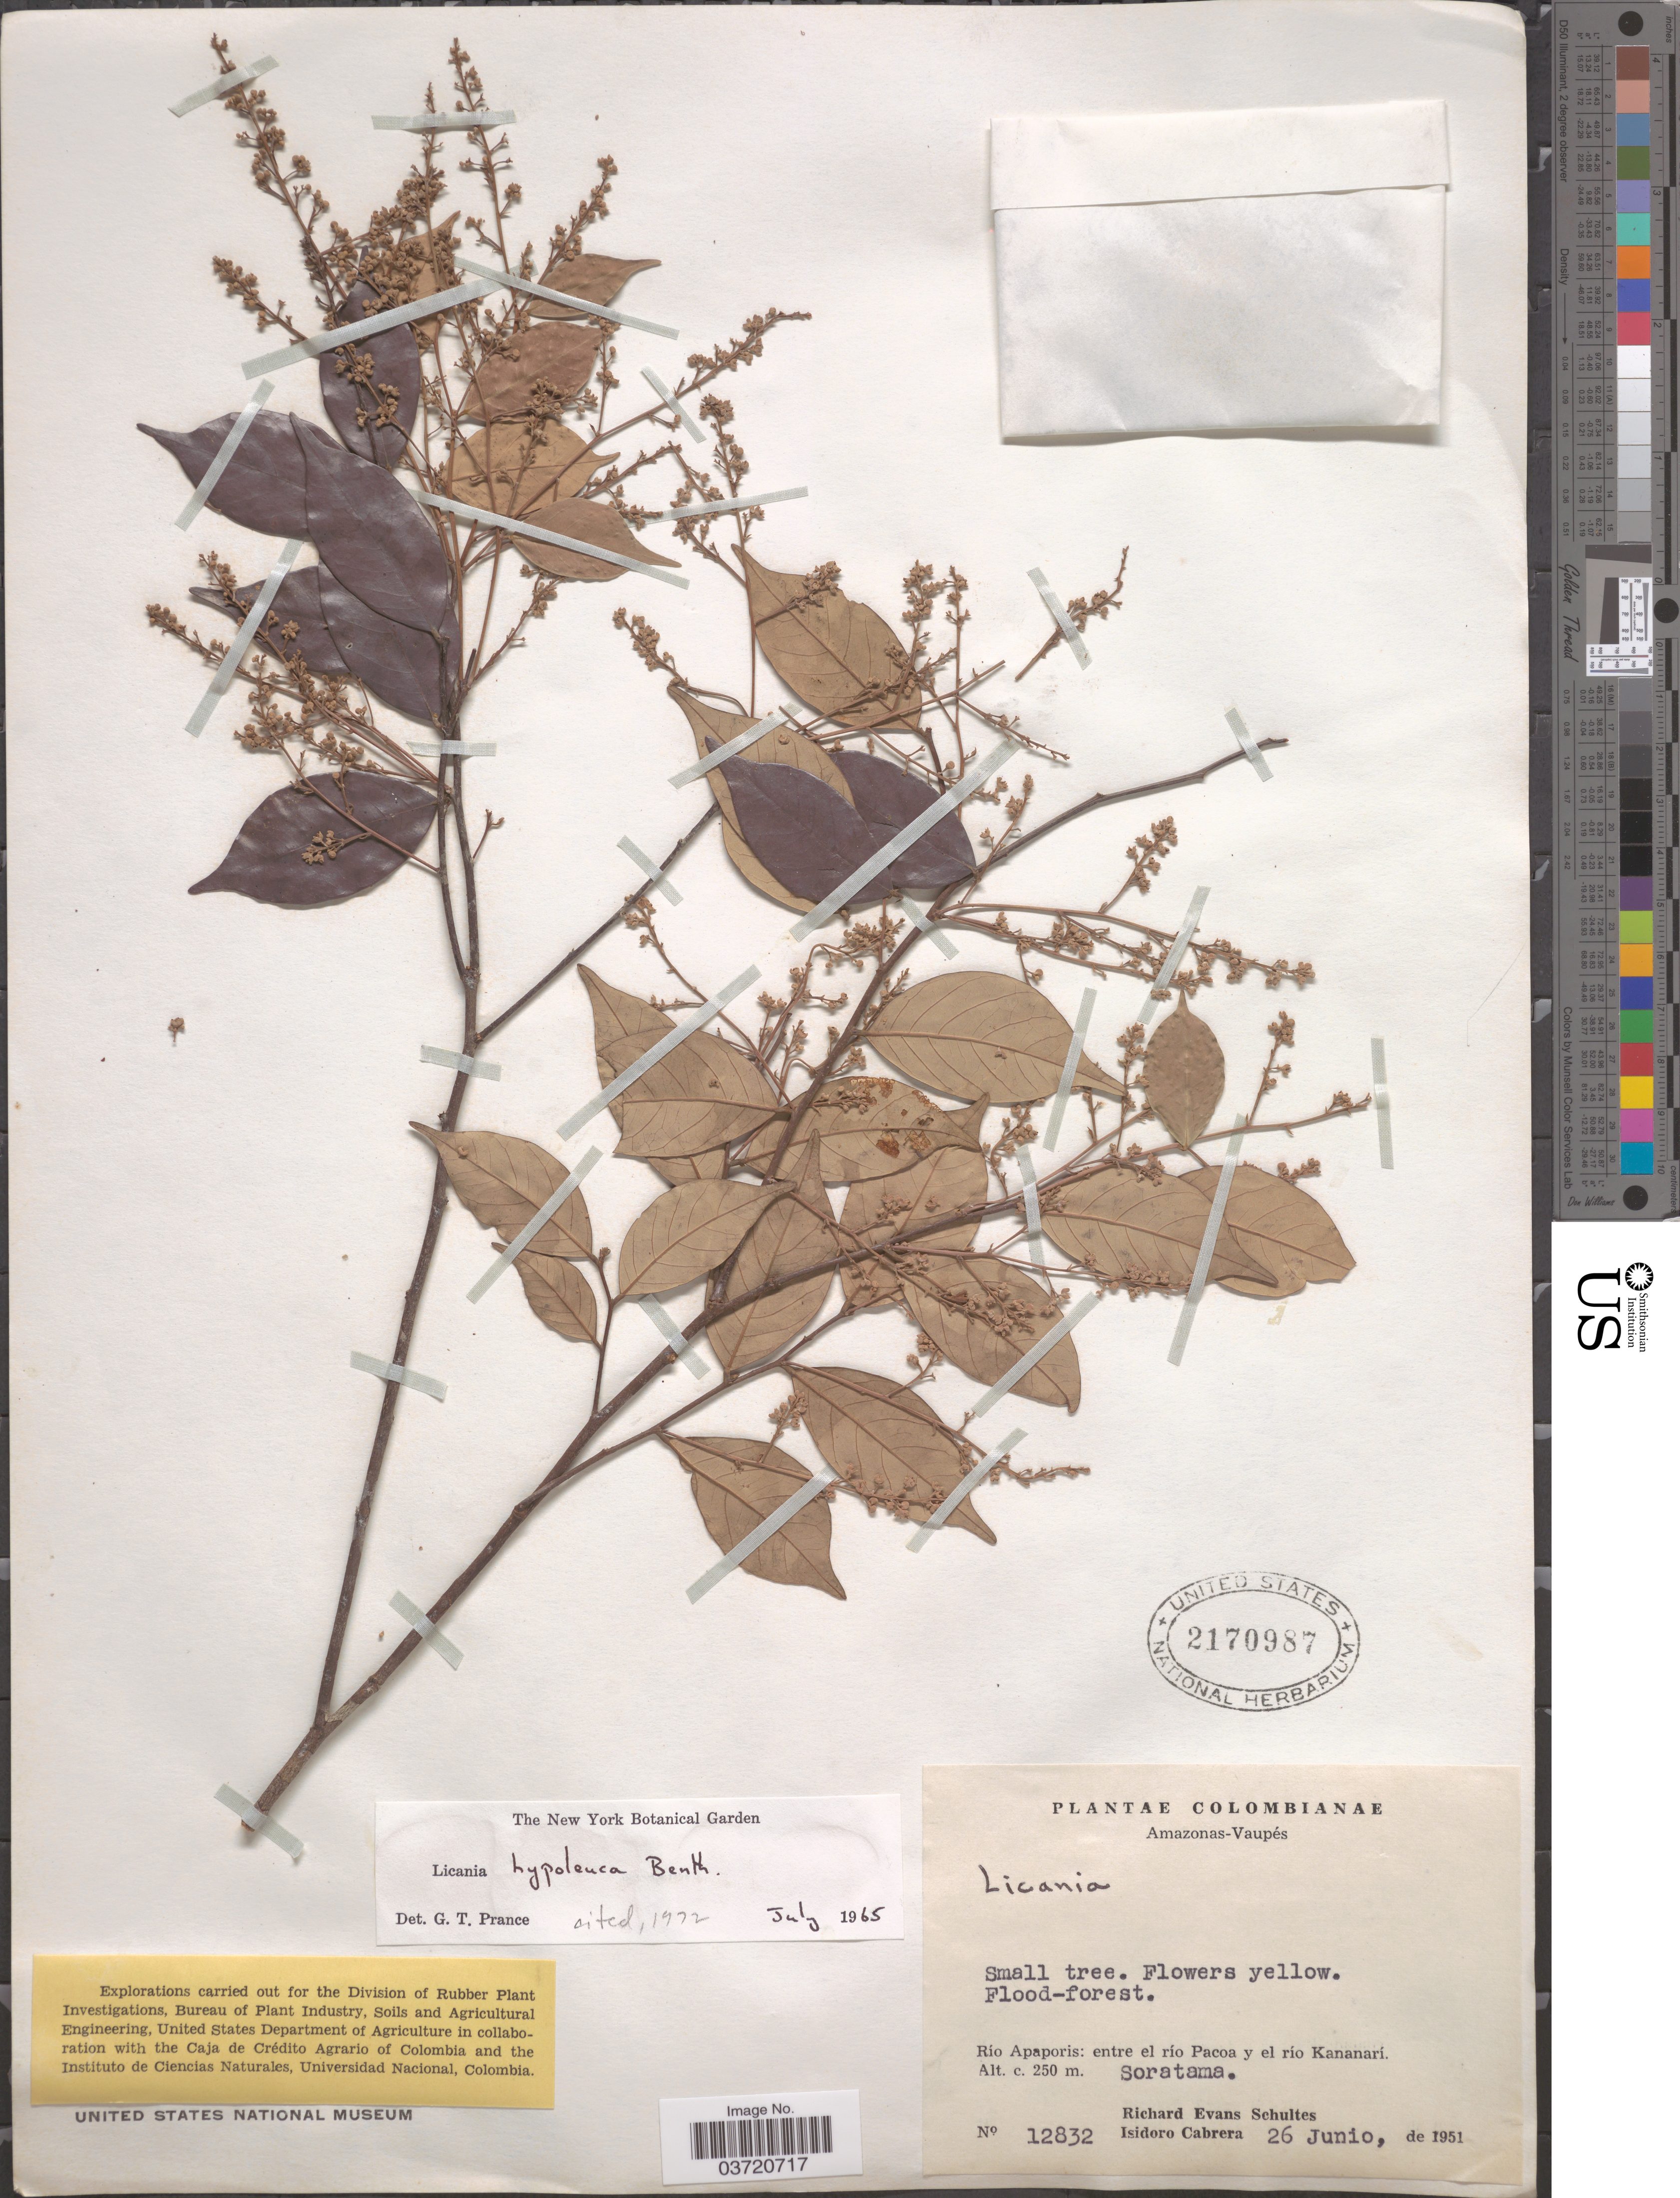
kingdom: Plantae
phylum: Tracheophyta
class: Magnoliopsida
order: Malpighiales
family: Chrysobalanaceae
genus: Licania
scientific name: Licania hypoleuca var. hypoleuca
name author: Benth.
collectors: R. E. Schultes & I. Cabrera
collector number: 12832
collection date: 1951-06-26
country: Colombia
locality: Amazonas-Vaupés. Río Apaporis: entre el Río Pacoa y el río Kananarí. Soratama.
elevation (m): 250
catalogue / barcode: US 2170987